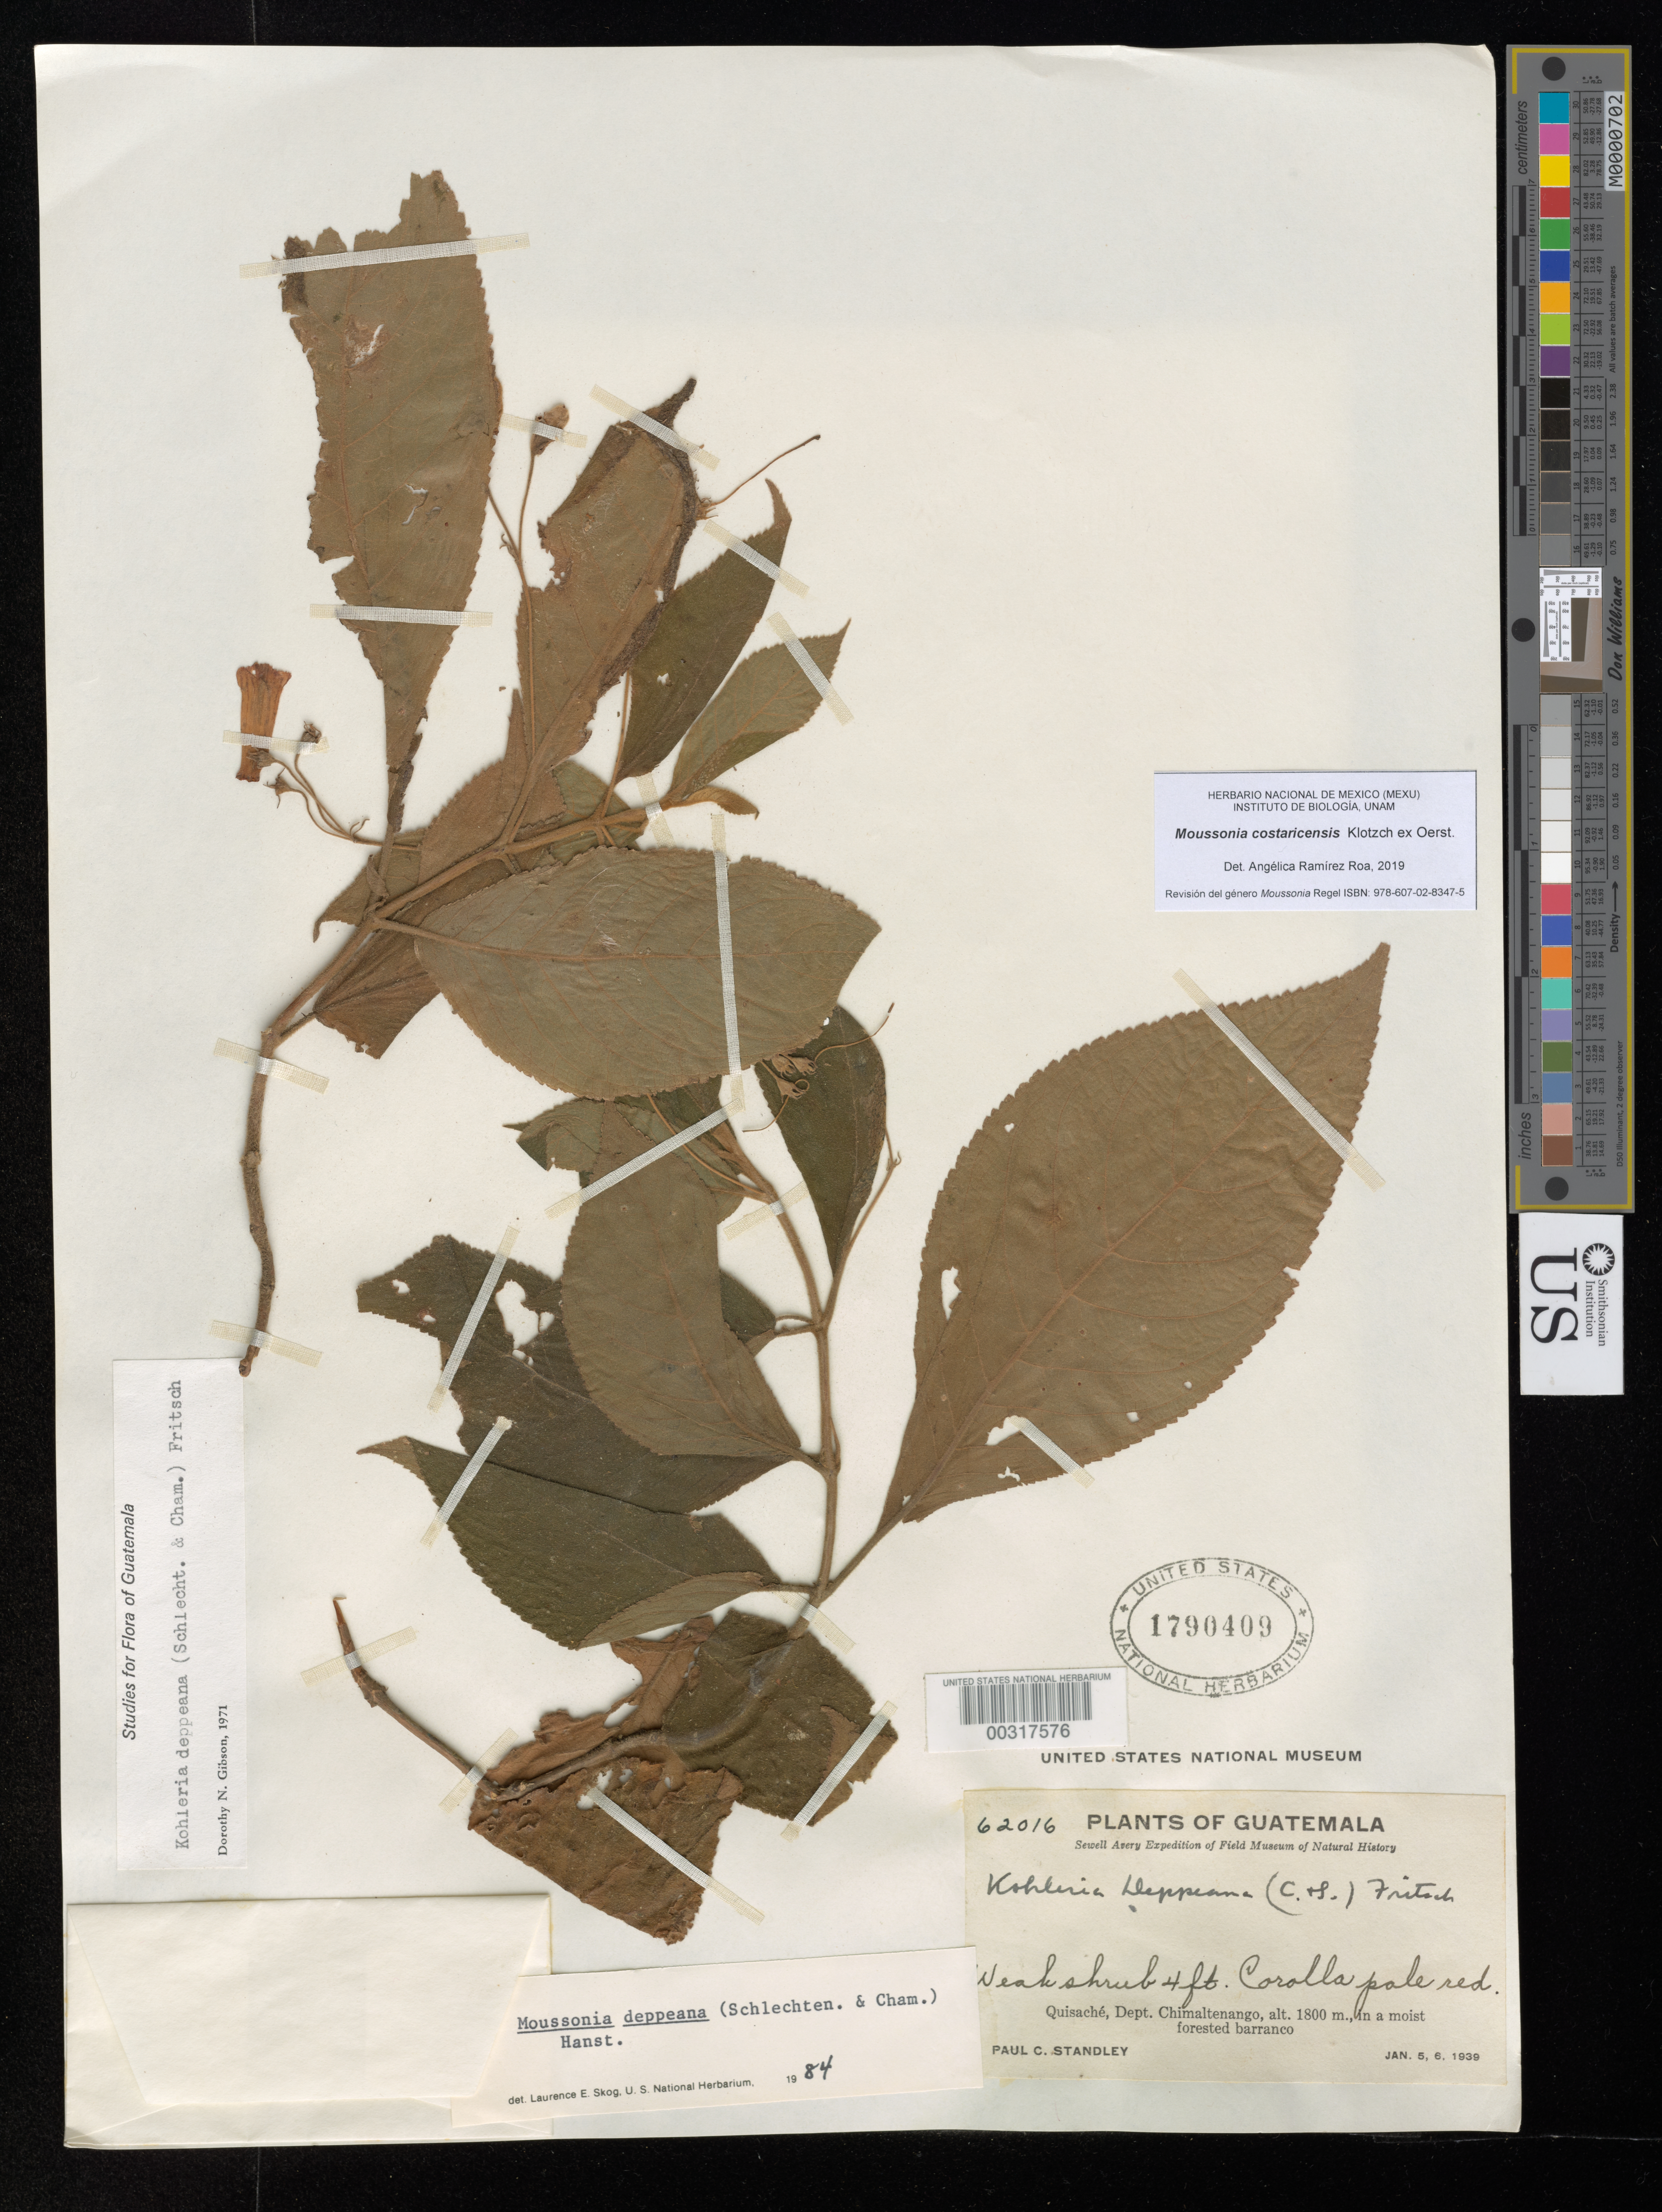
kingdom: Plantae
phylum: Tracheophyta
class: Magnoliopsida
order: Lamiales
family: Gesneriaceae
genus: Moussonia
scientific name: Moussonia costaricensis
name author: Klotzsch ex Oerst.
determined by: Ramírez-Roa, A.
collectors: P. C. Standley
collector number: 62016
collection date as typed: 5-6 Jan 1939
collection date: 1939-01-05/1939-01-06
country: Guatemala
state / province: Chimaltenango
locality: Quisache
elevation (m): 1800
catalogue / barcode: US 1790409